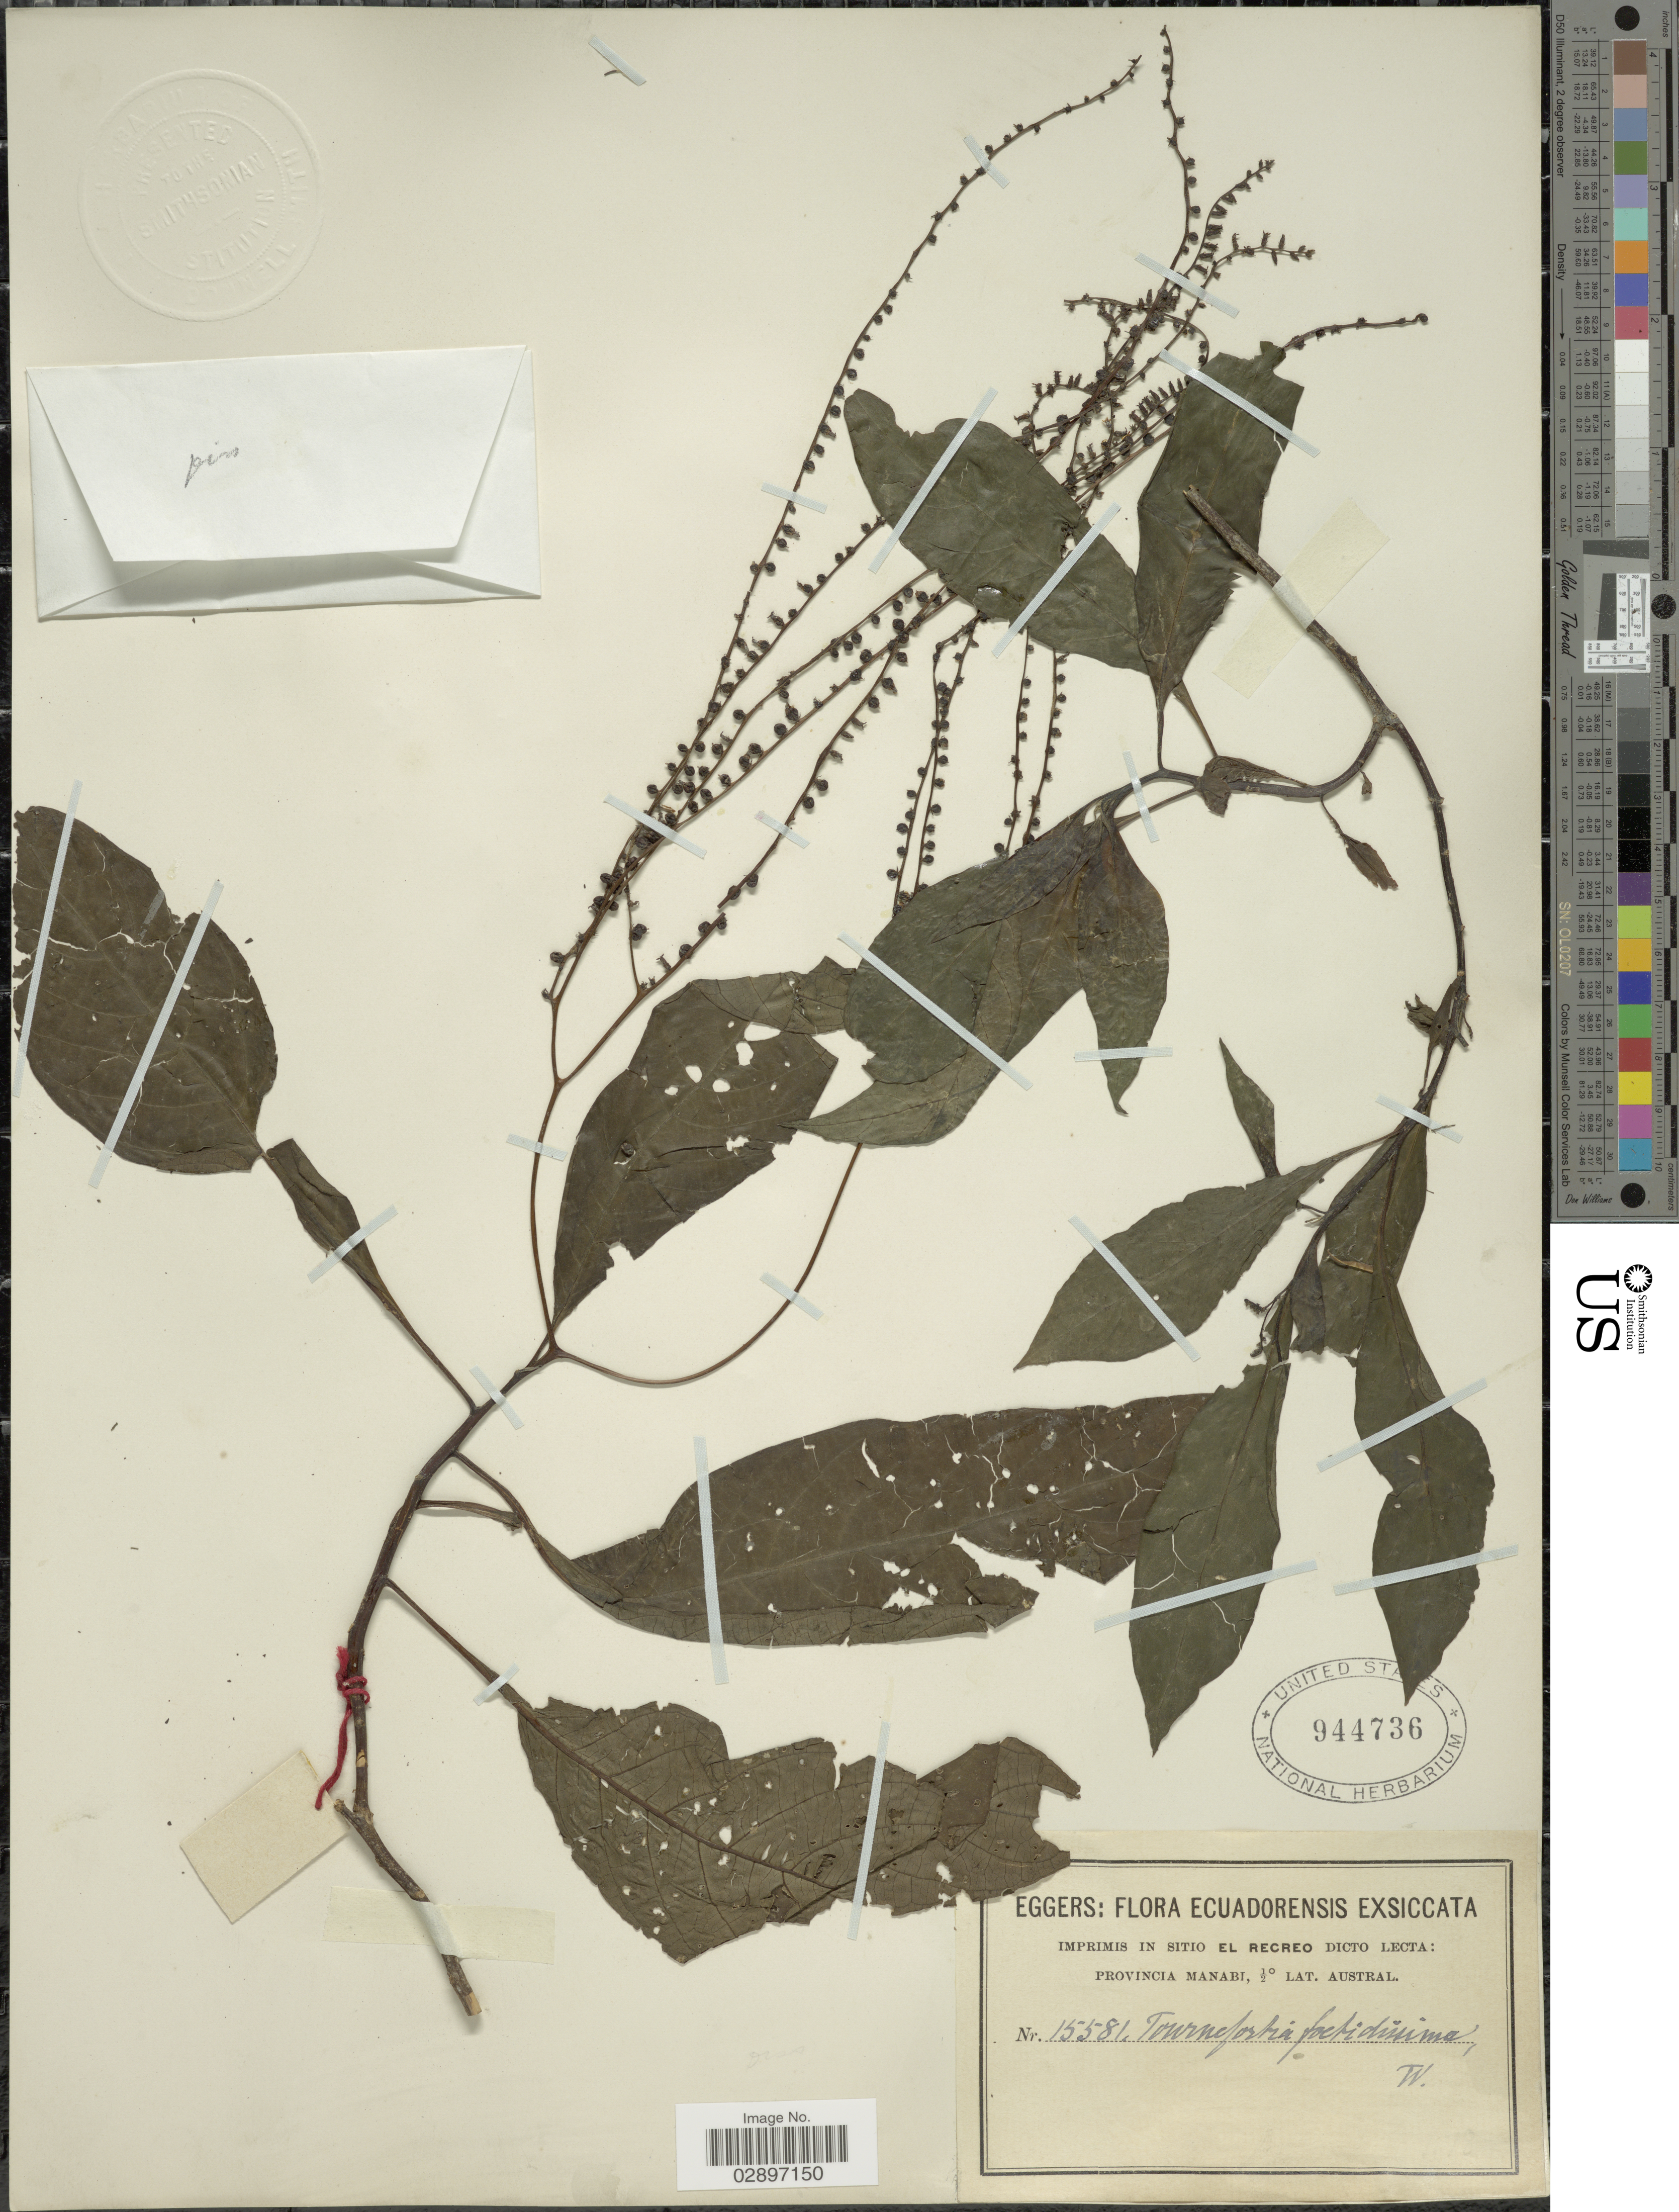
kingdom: Plantae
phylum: Tracheophyta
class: Magnoliopsida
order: Boraginales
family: Heliotropiaceae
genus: Tournefortia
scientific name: Tournefortia foetidissima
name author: L.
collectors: -. Eggers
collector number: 15581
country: Ecuador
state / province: Manabí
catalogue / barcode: US 944736